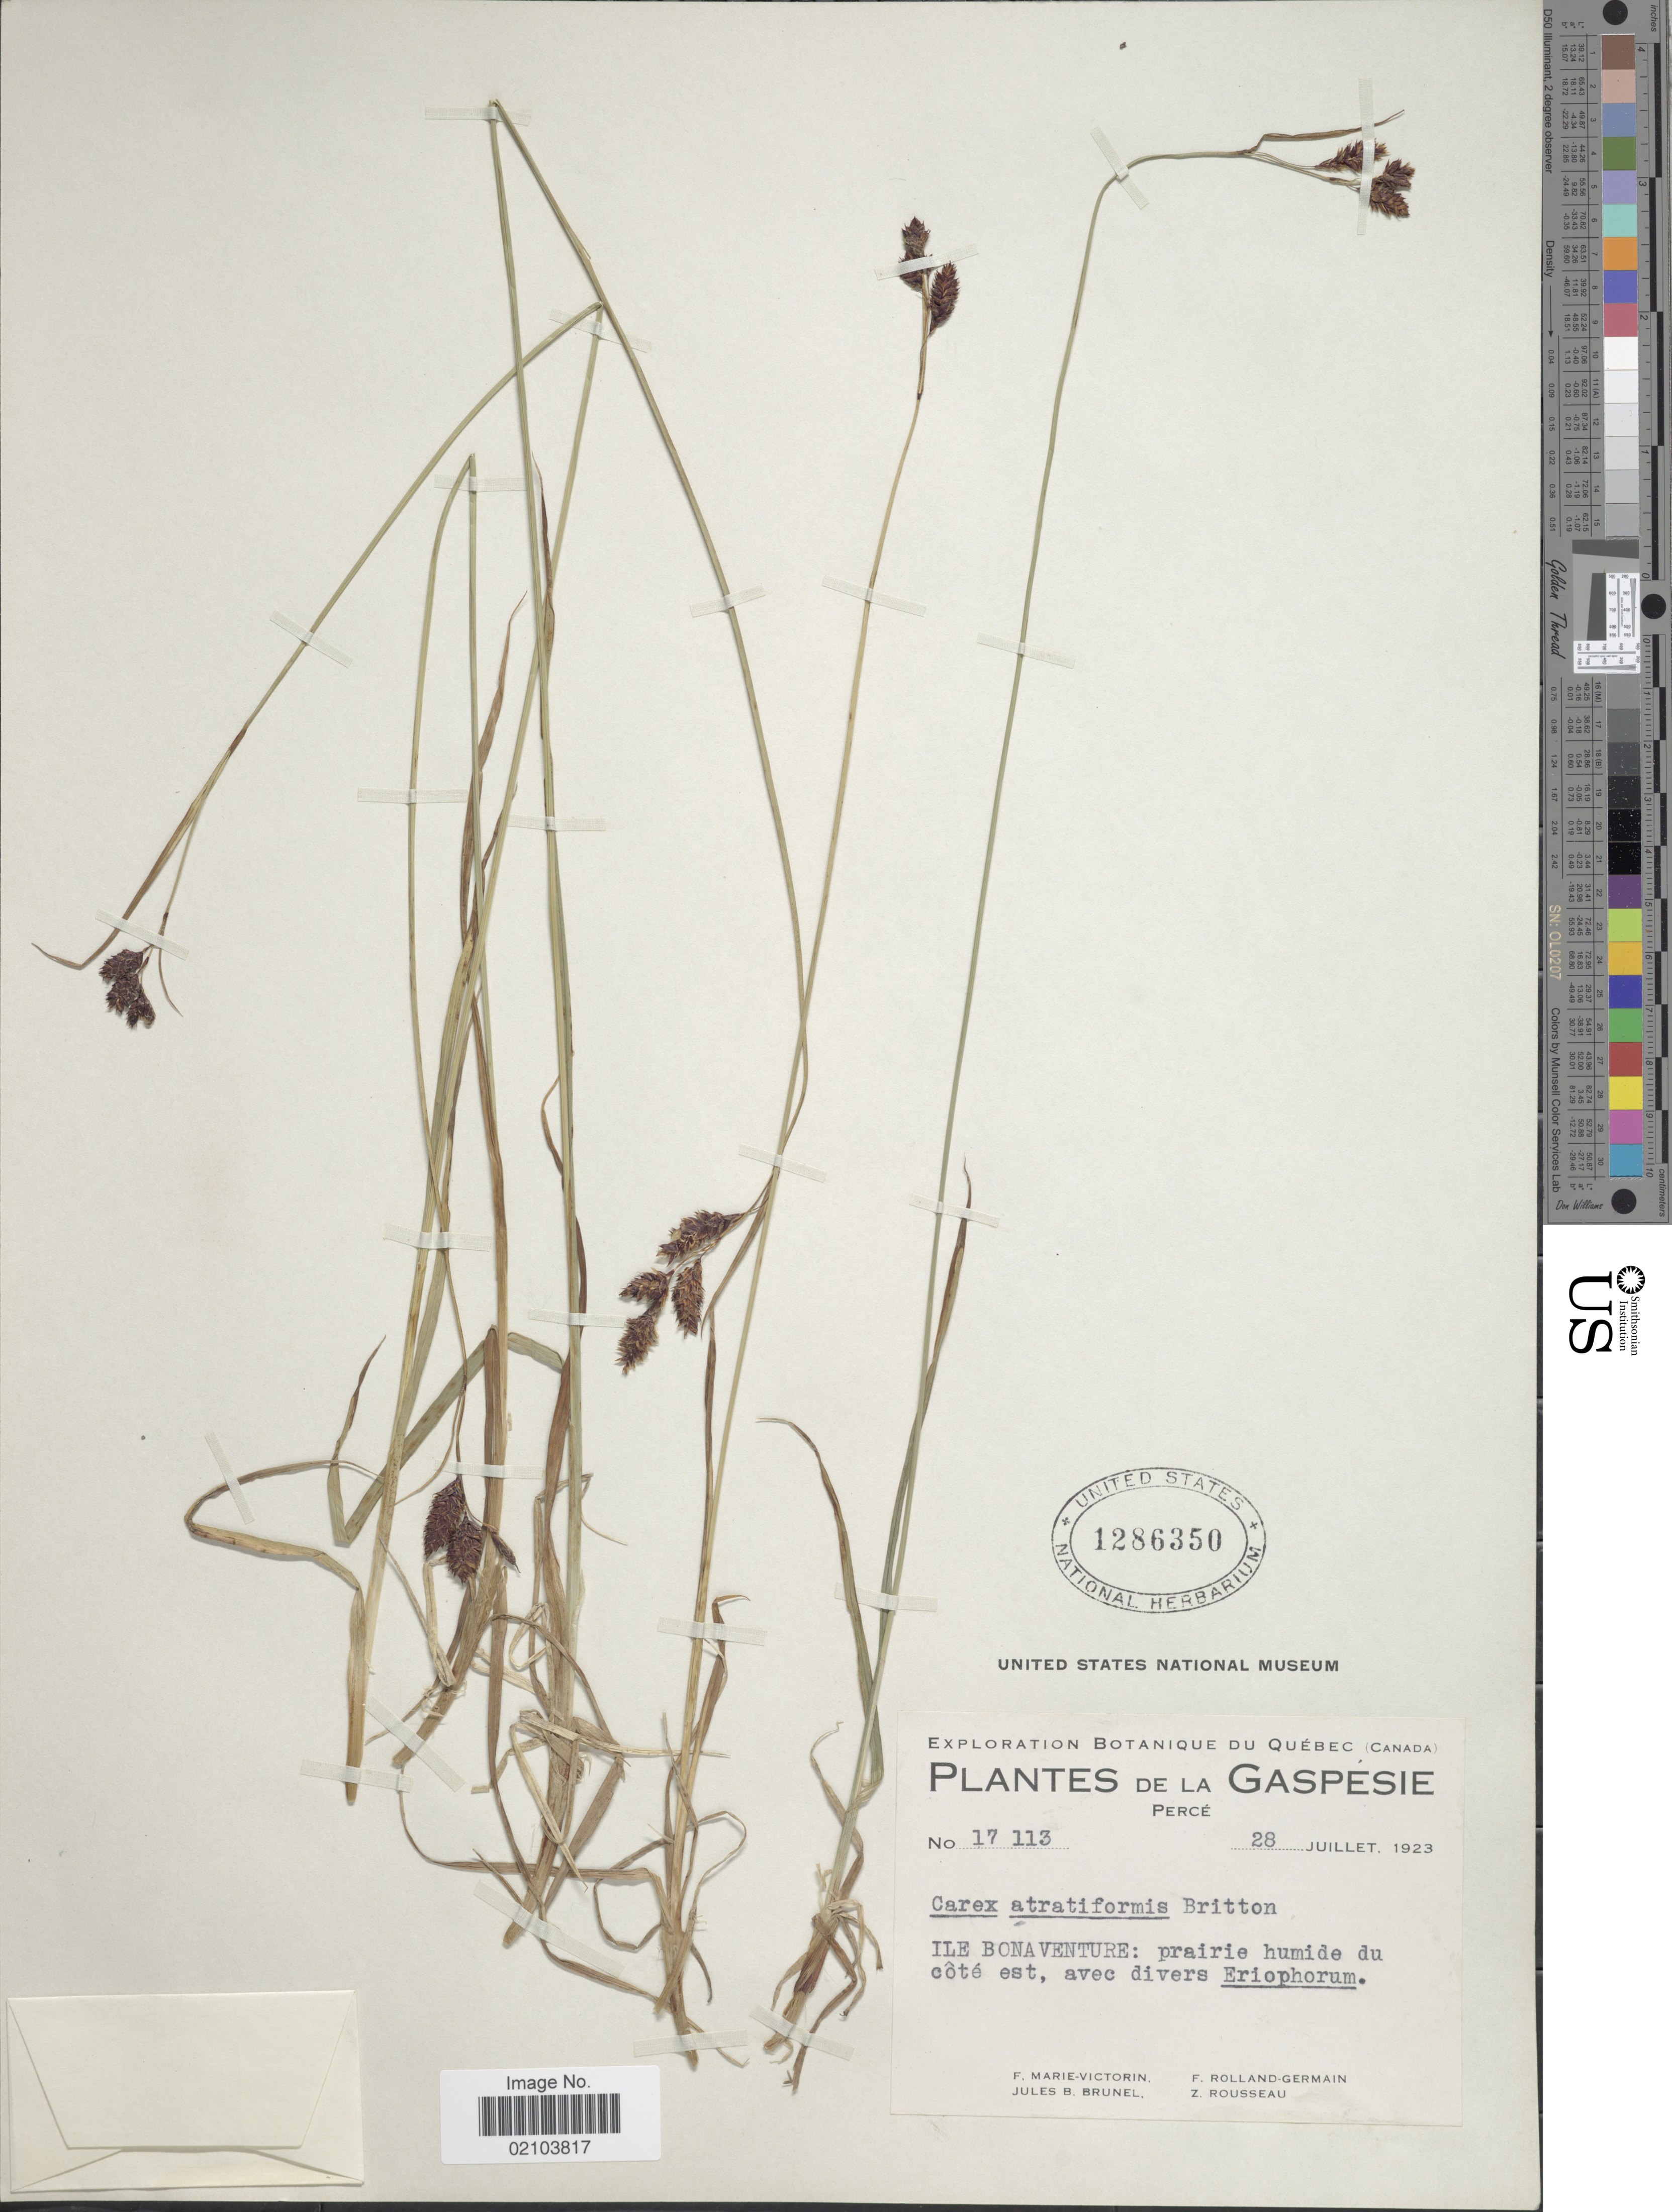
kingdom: Plantae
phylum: Tracheophyta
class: Liliopsida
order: Poales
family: Cyperaceae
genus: Carex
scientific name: Carex atratiformis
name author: Britton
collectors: F. Marie-Victorin, J. Brunel, Rolland-Germain & Z. Rousseau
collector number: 17113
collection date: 1923-07-28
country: Canada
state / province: Quebec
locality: Gaspésie. Percé. Ile Bonaventure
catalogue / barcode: US 1286350